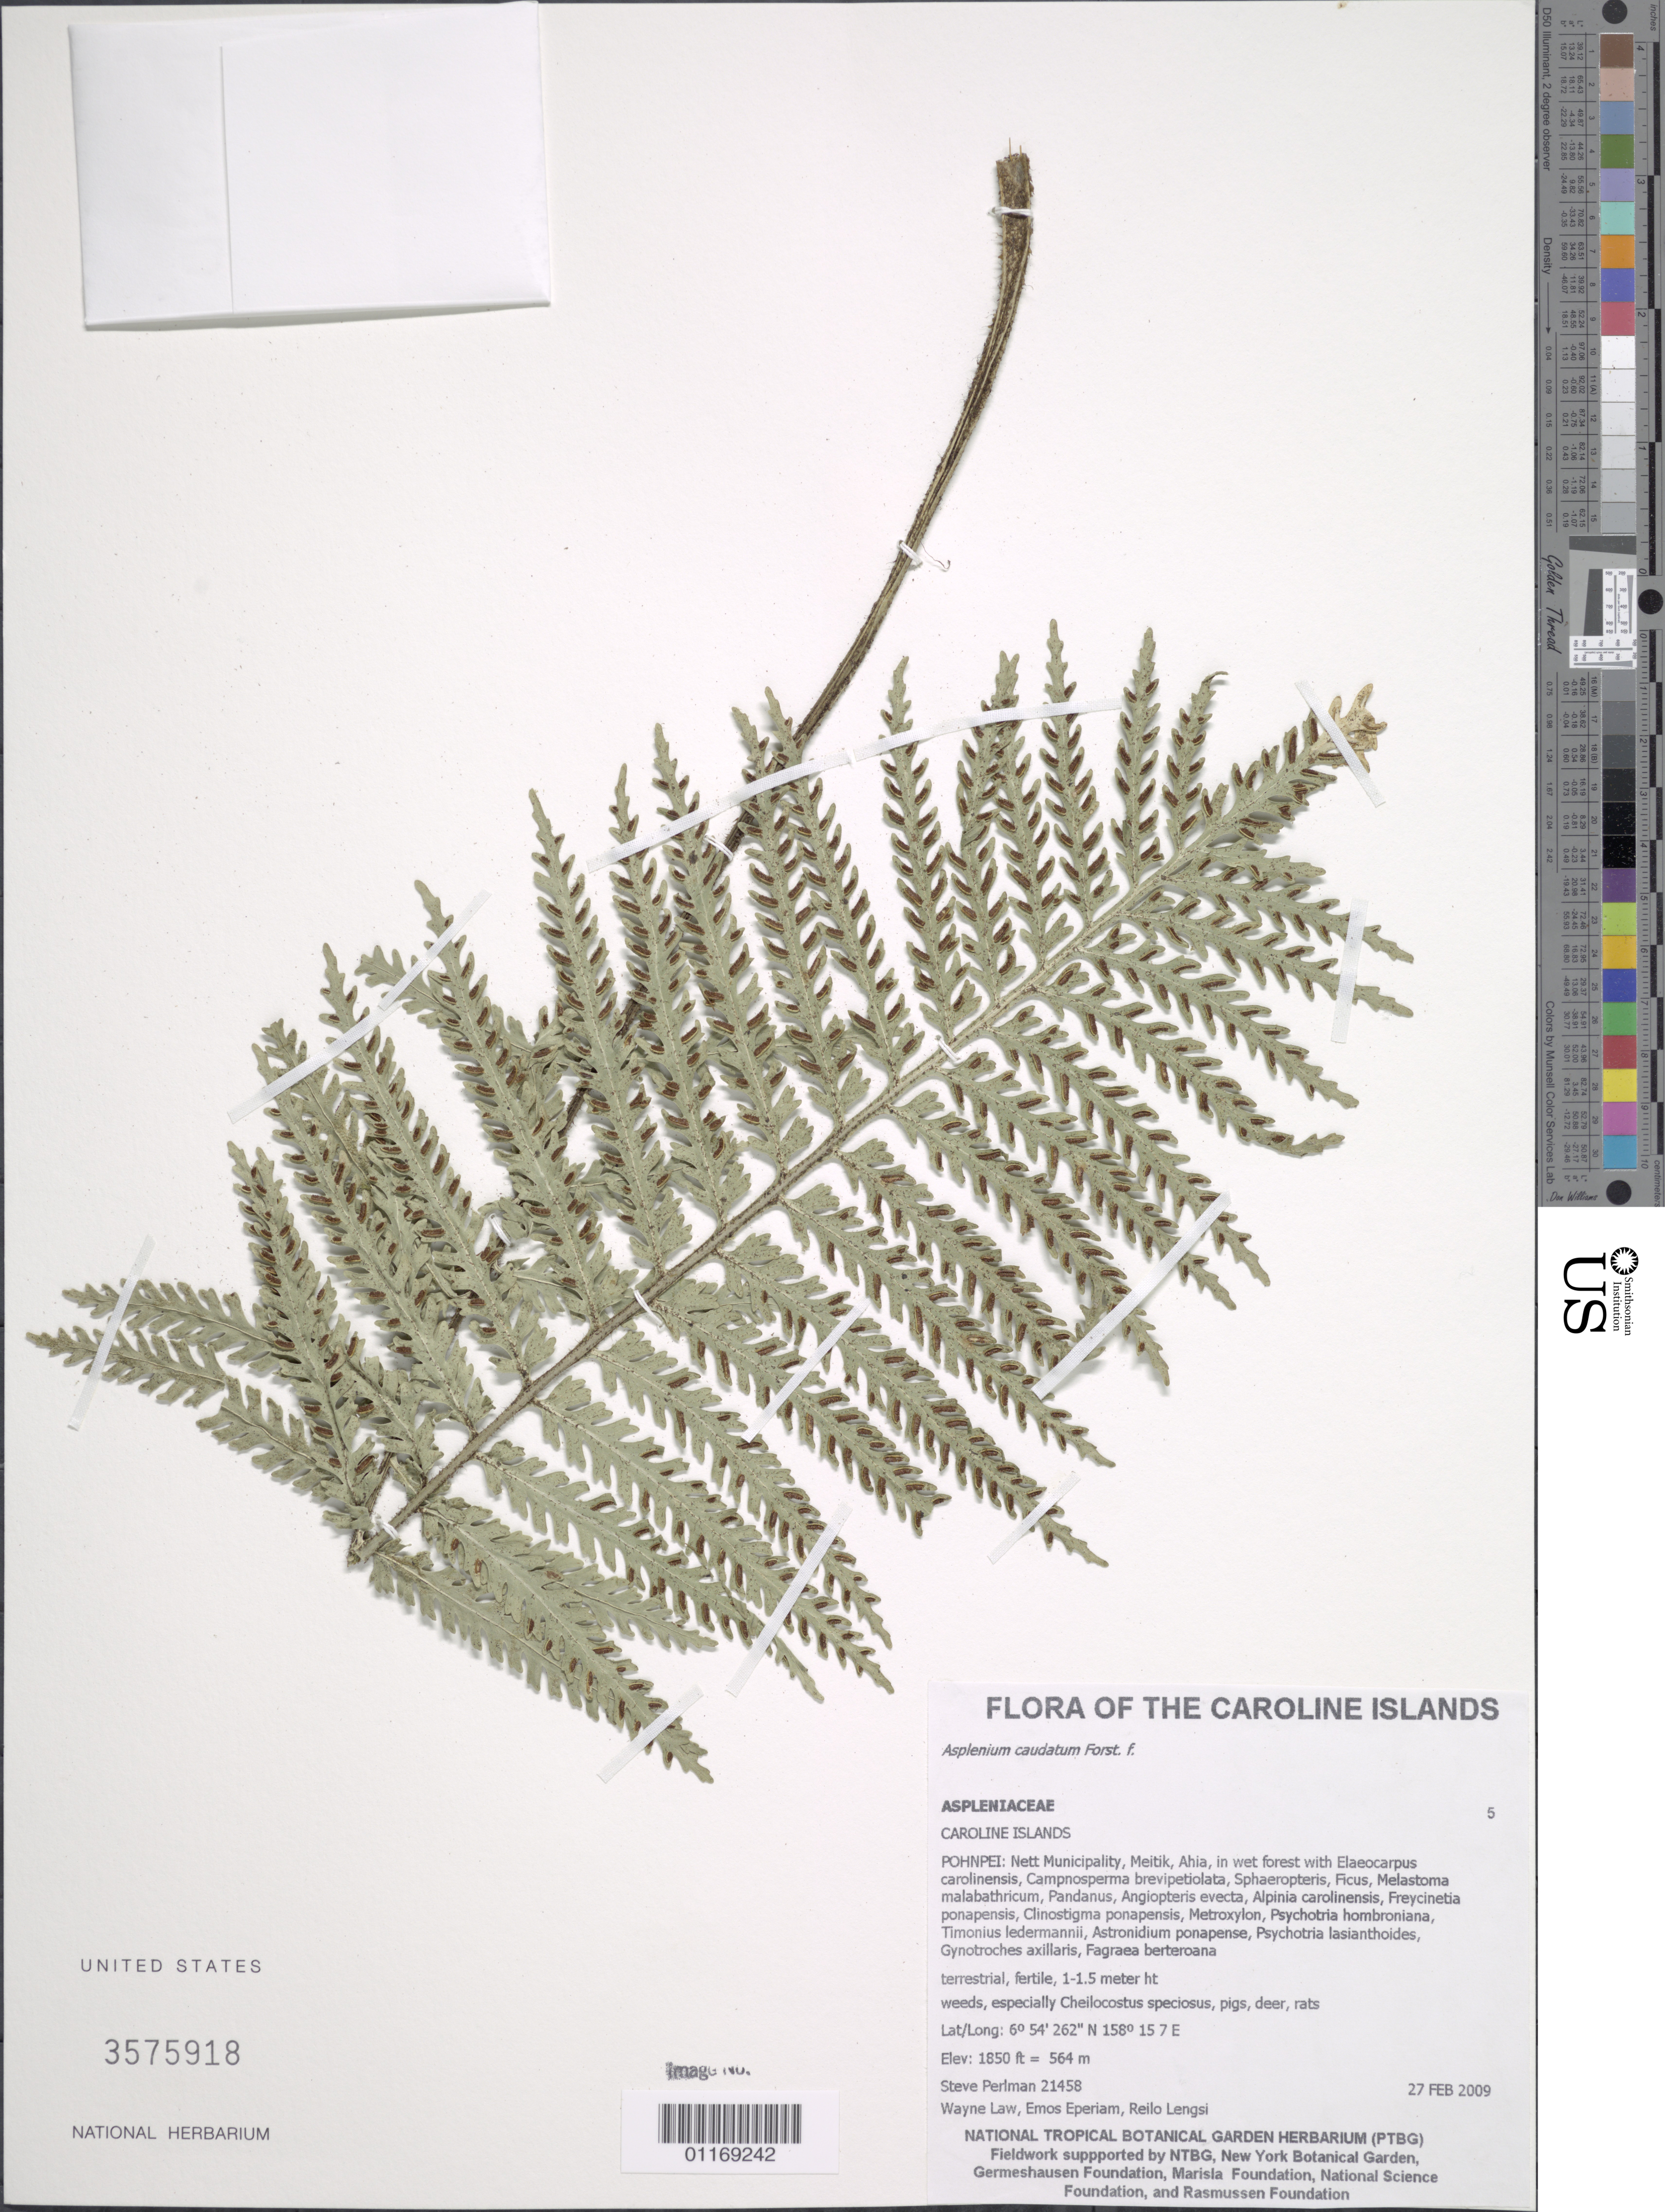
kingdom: Plantae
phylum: Tracheophyta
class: Polypodiopsida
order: Polypodiales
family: Aspleniaceae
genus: Asplenium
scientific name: Asplenium horridum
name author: Kaulf.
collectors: S. P. Perlman, W. Law, P. Eperiam & R. Lengsi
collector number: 21458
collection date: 2009-02-27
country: Micronesia, Federated States of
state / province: Pohnpei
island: Pohnpei [Ponape]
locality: Nett Municipality, Meitik, Ahia.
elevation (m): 564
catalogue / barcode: US 3575918